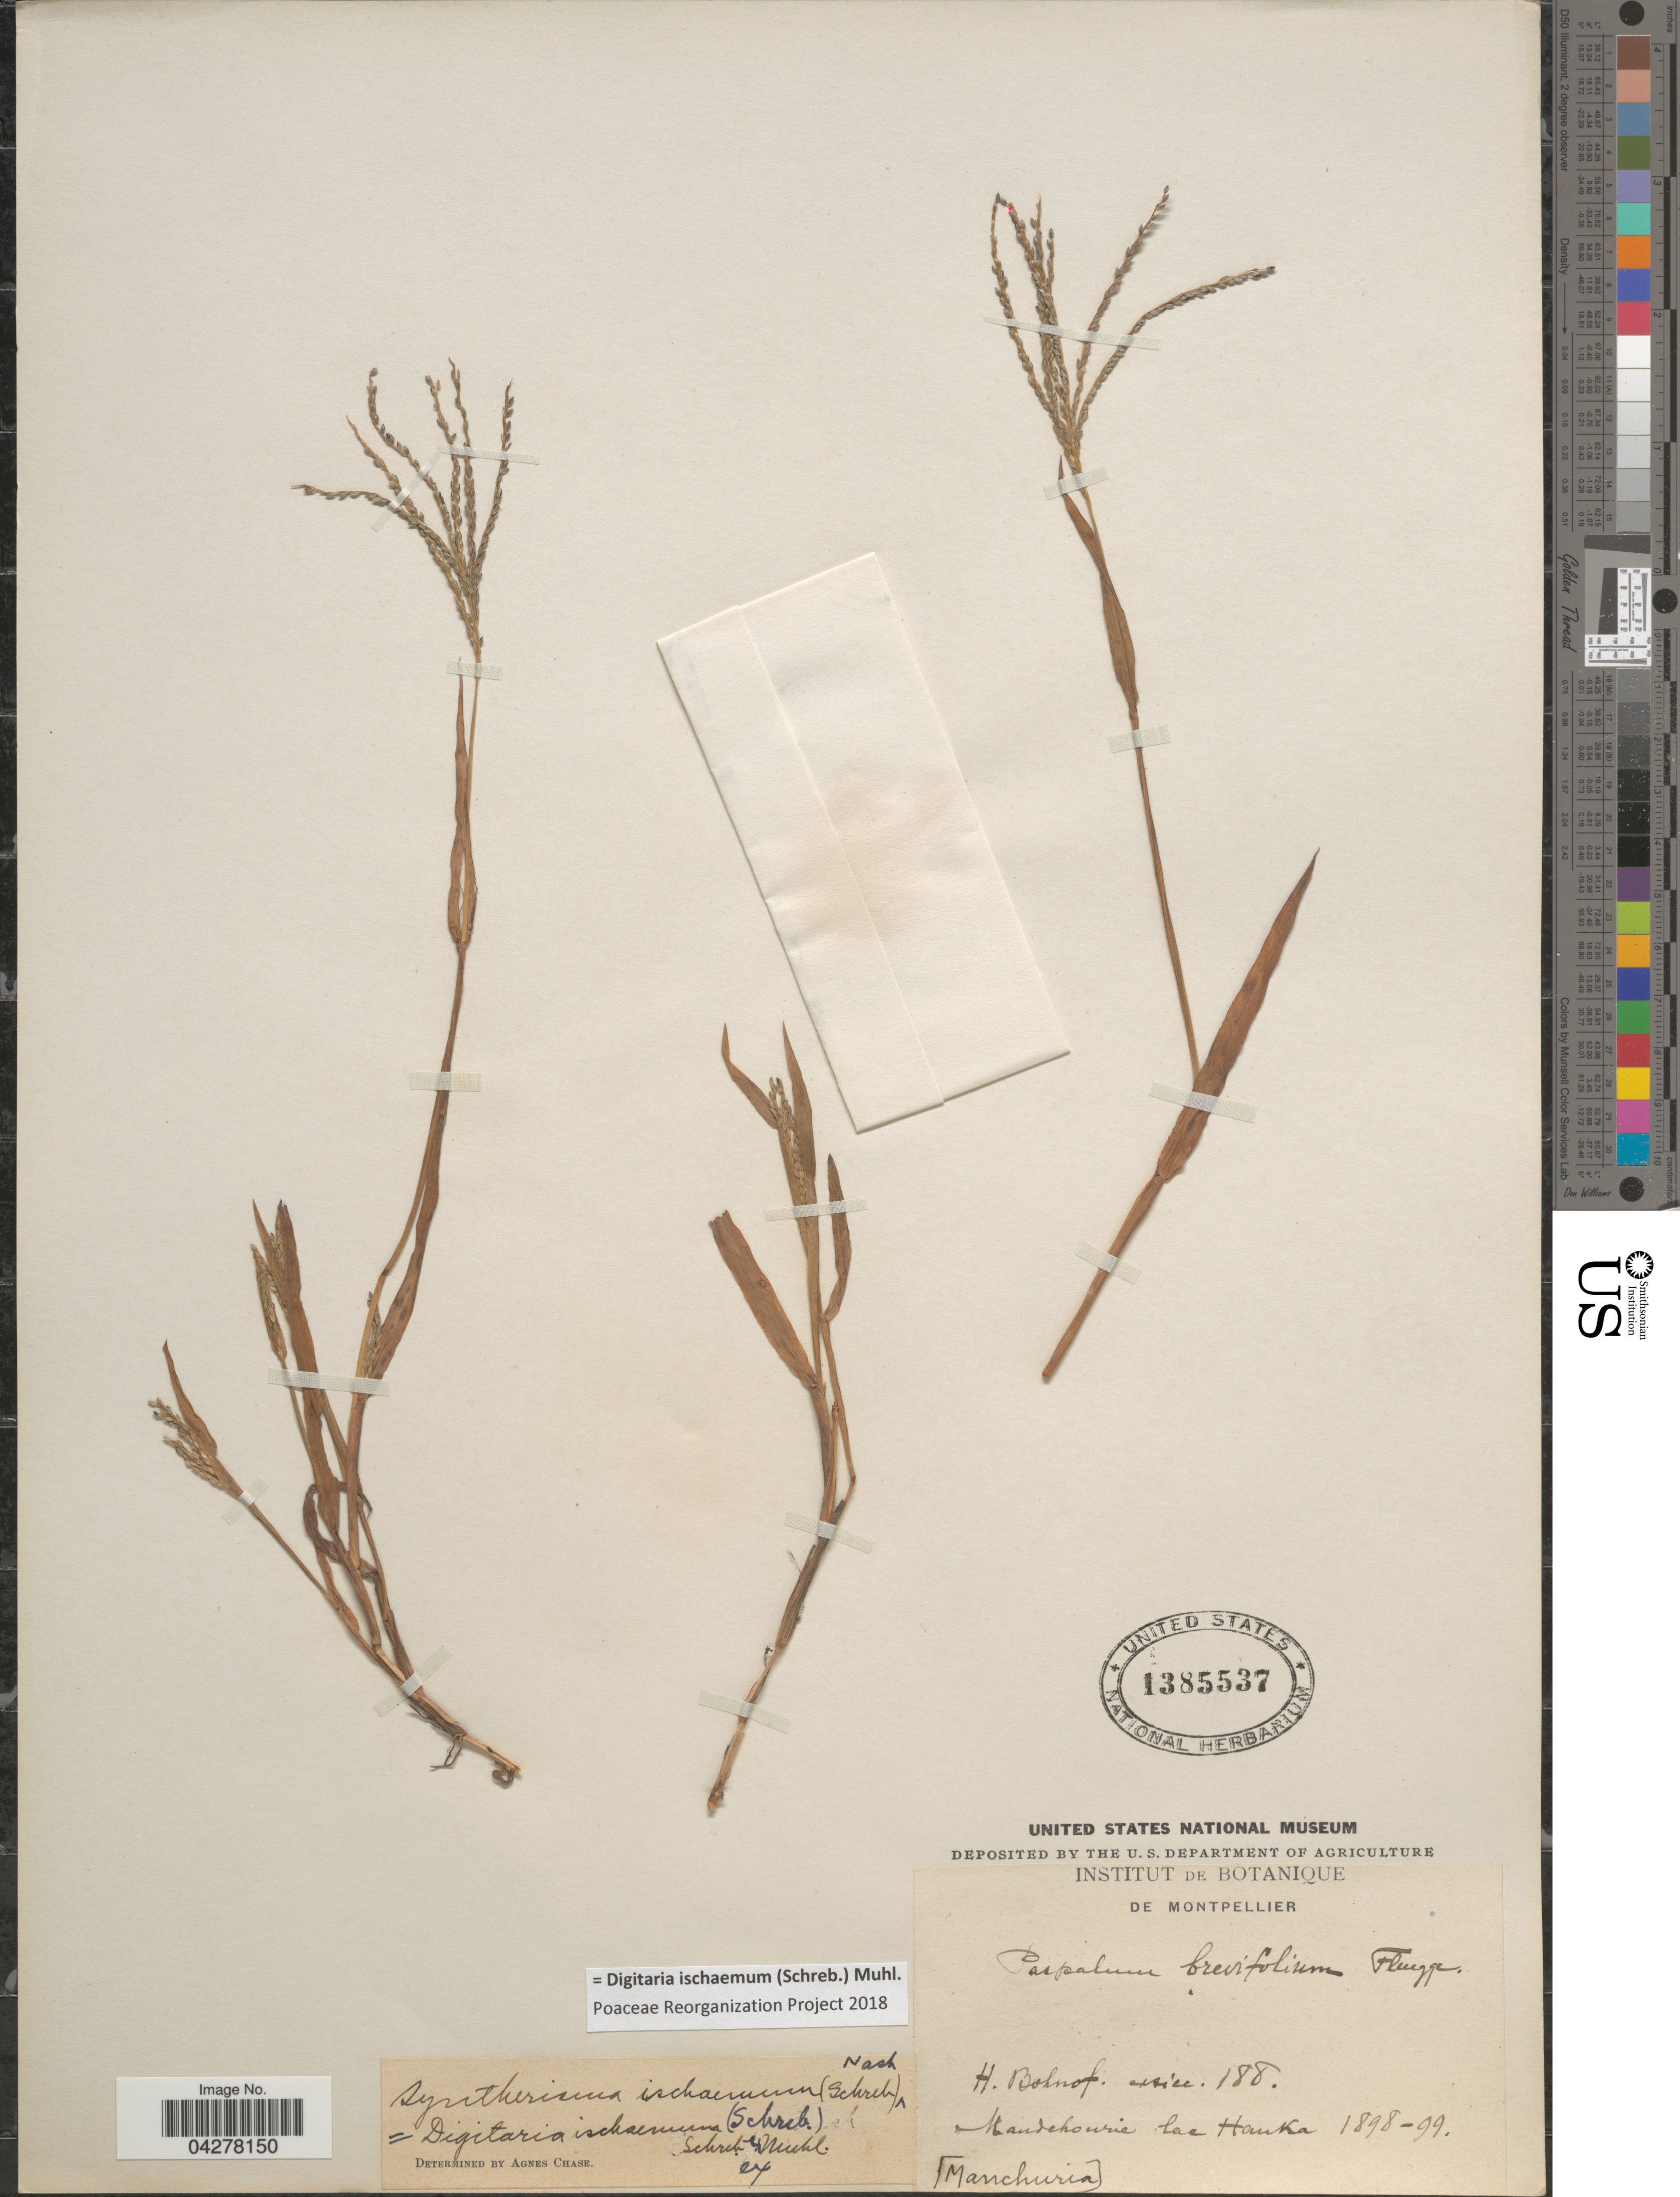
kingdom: Plantae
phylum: Tracheophyta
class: Liliopsida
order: Poales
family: Poaceae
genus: Digitaria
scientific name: Digitaria ischaemum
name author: (Schreber) Schreber ex Muhl.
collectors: H. Bohnhof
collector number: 188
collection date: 1898/1899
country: China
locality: Mandchowrie lac Hanka. [Manchuria].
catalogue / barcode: US 1385537